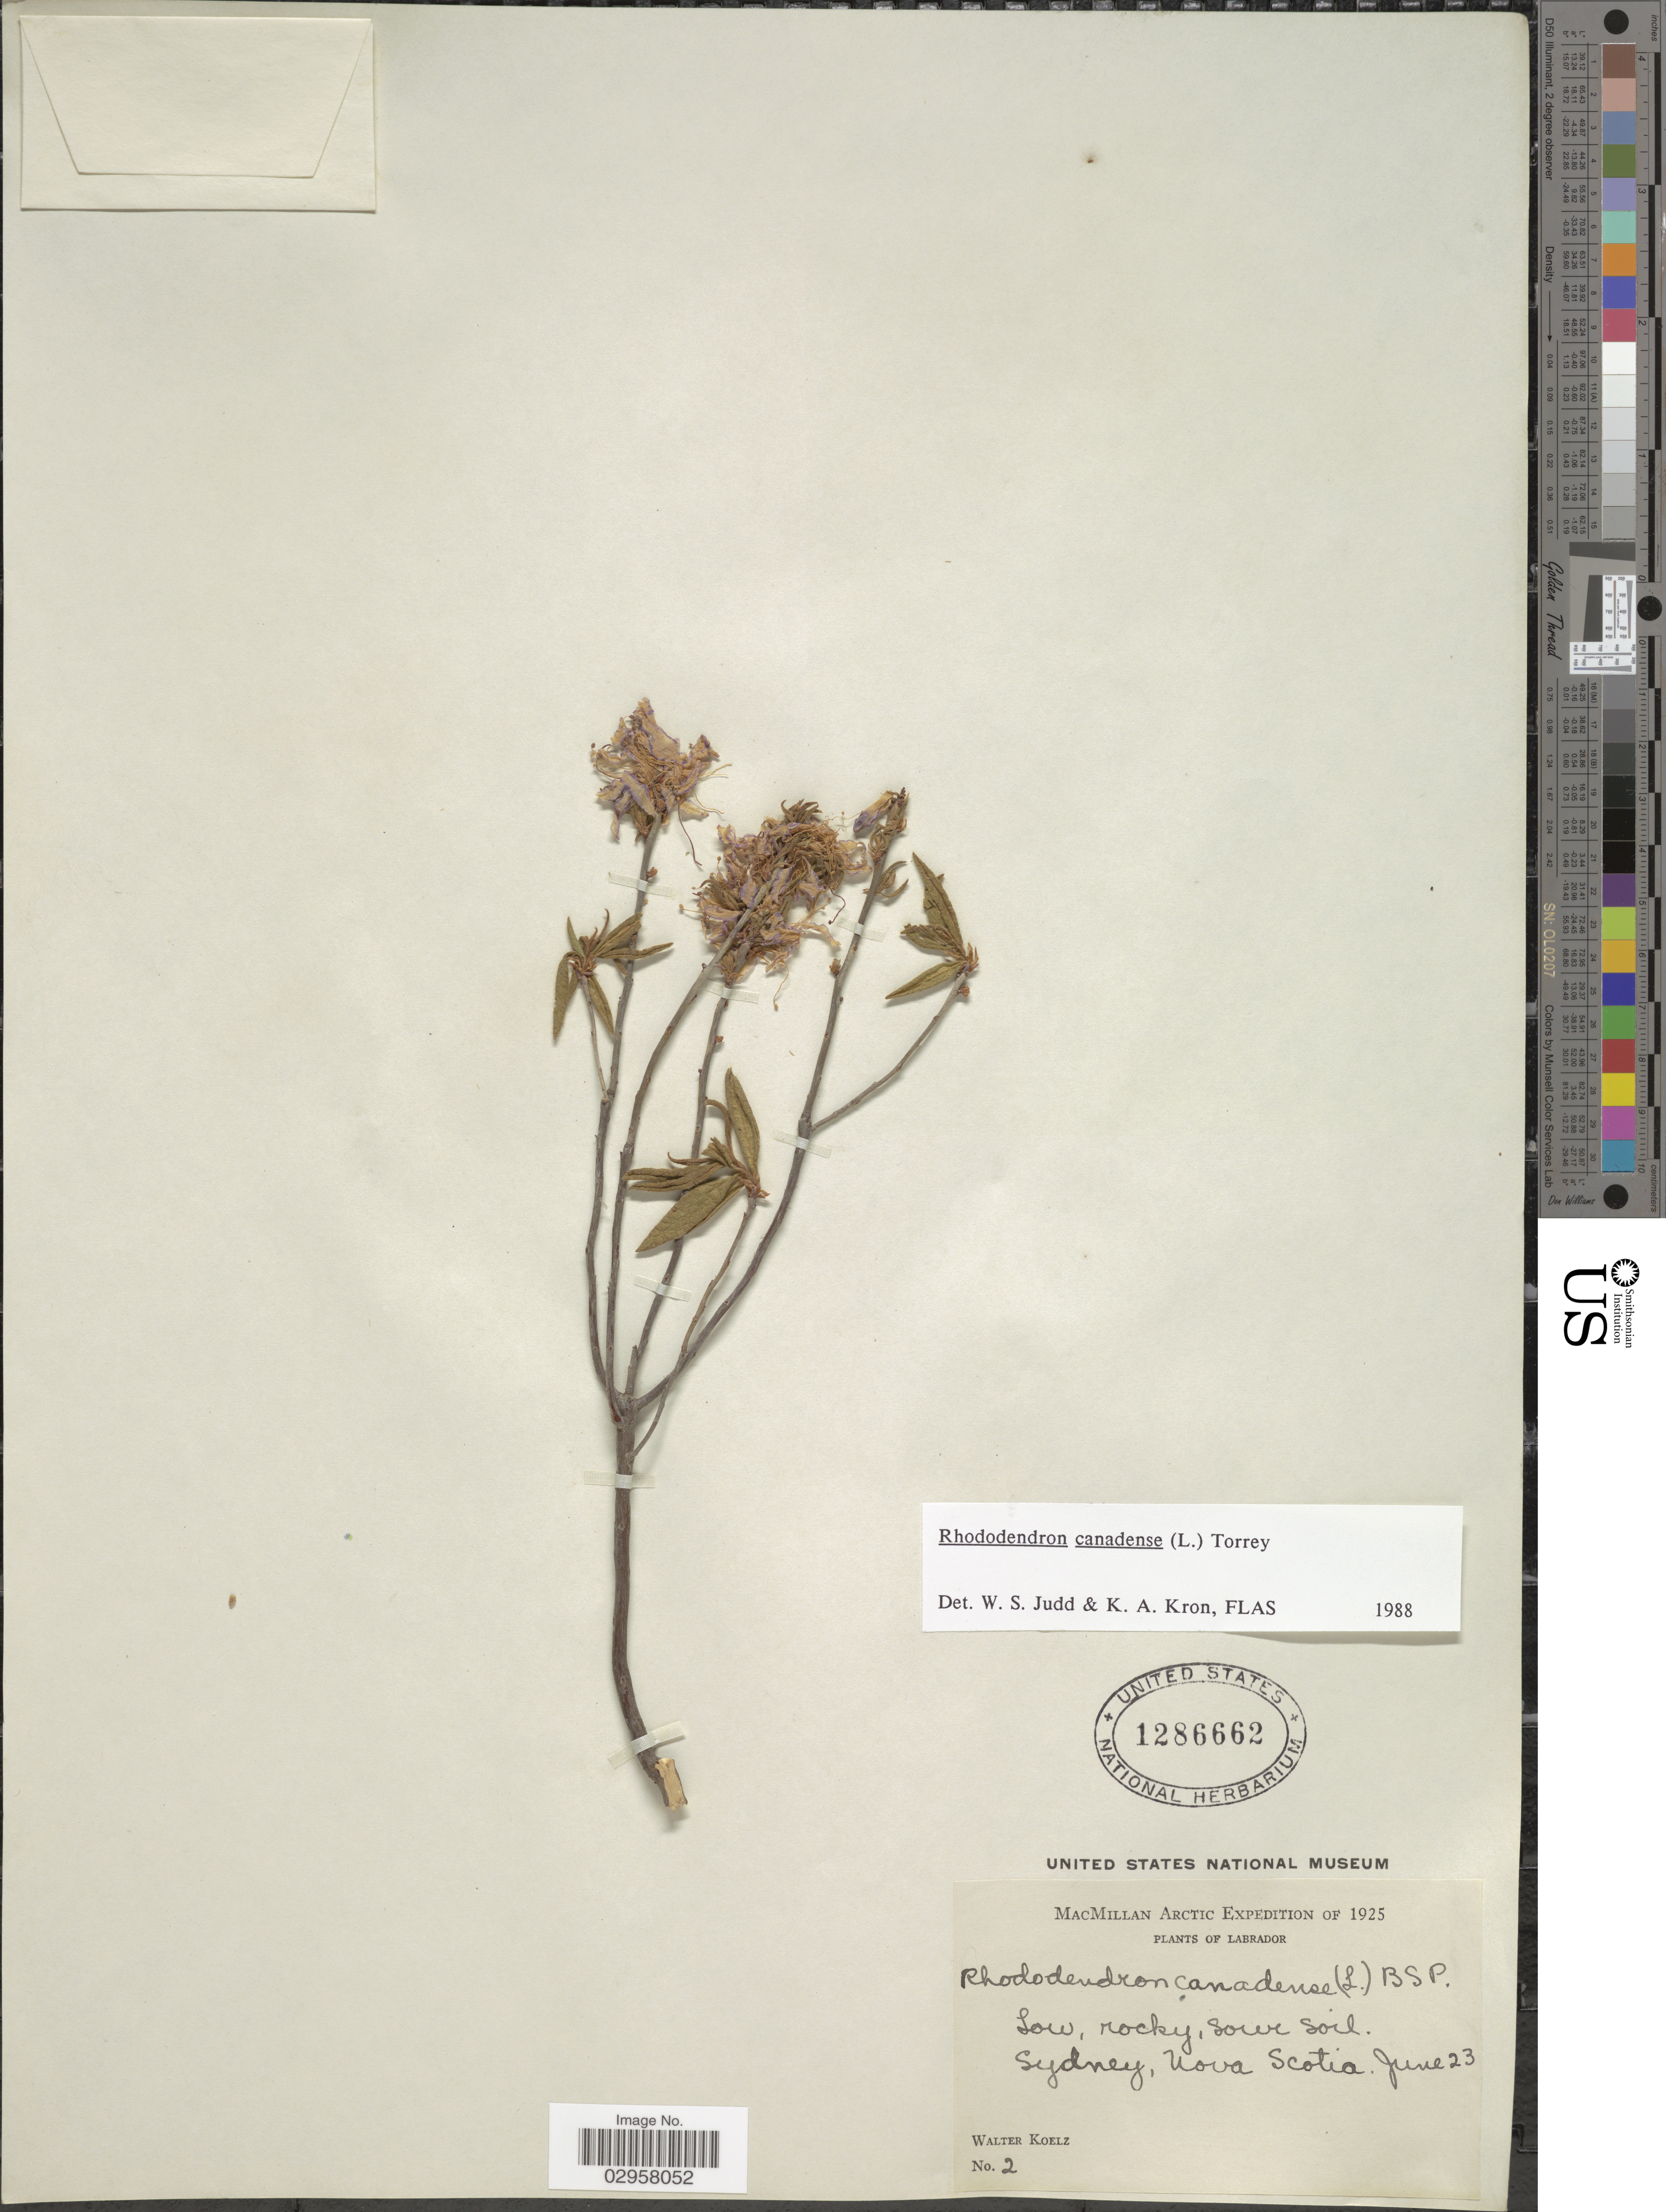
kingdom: Plantae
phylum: Tracheophyta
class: Magnoliopsida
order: Ericales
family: Ericaceae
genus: Rhododendron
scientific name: Rhododendron canadense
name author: (L.) Torr.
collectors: W. Koelz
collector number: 2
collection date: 1925-06-23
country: Canada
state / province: Nova Scotia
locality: Labrador. Sydney, Nova Scotia.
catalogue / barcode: US 1286662